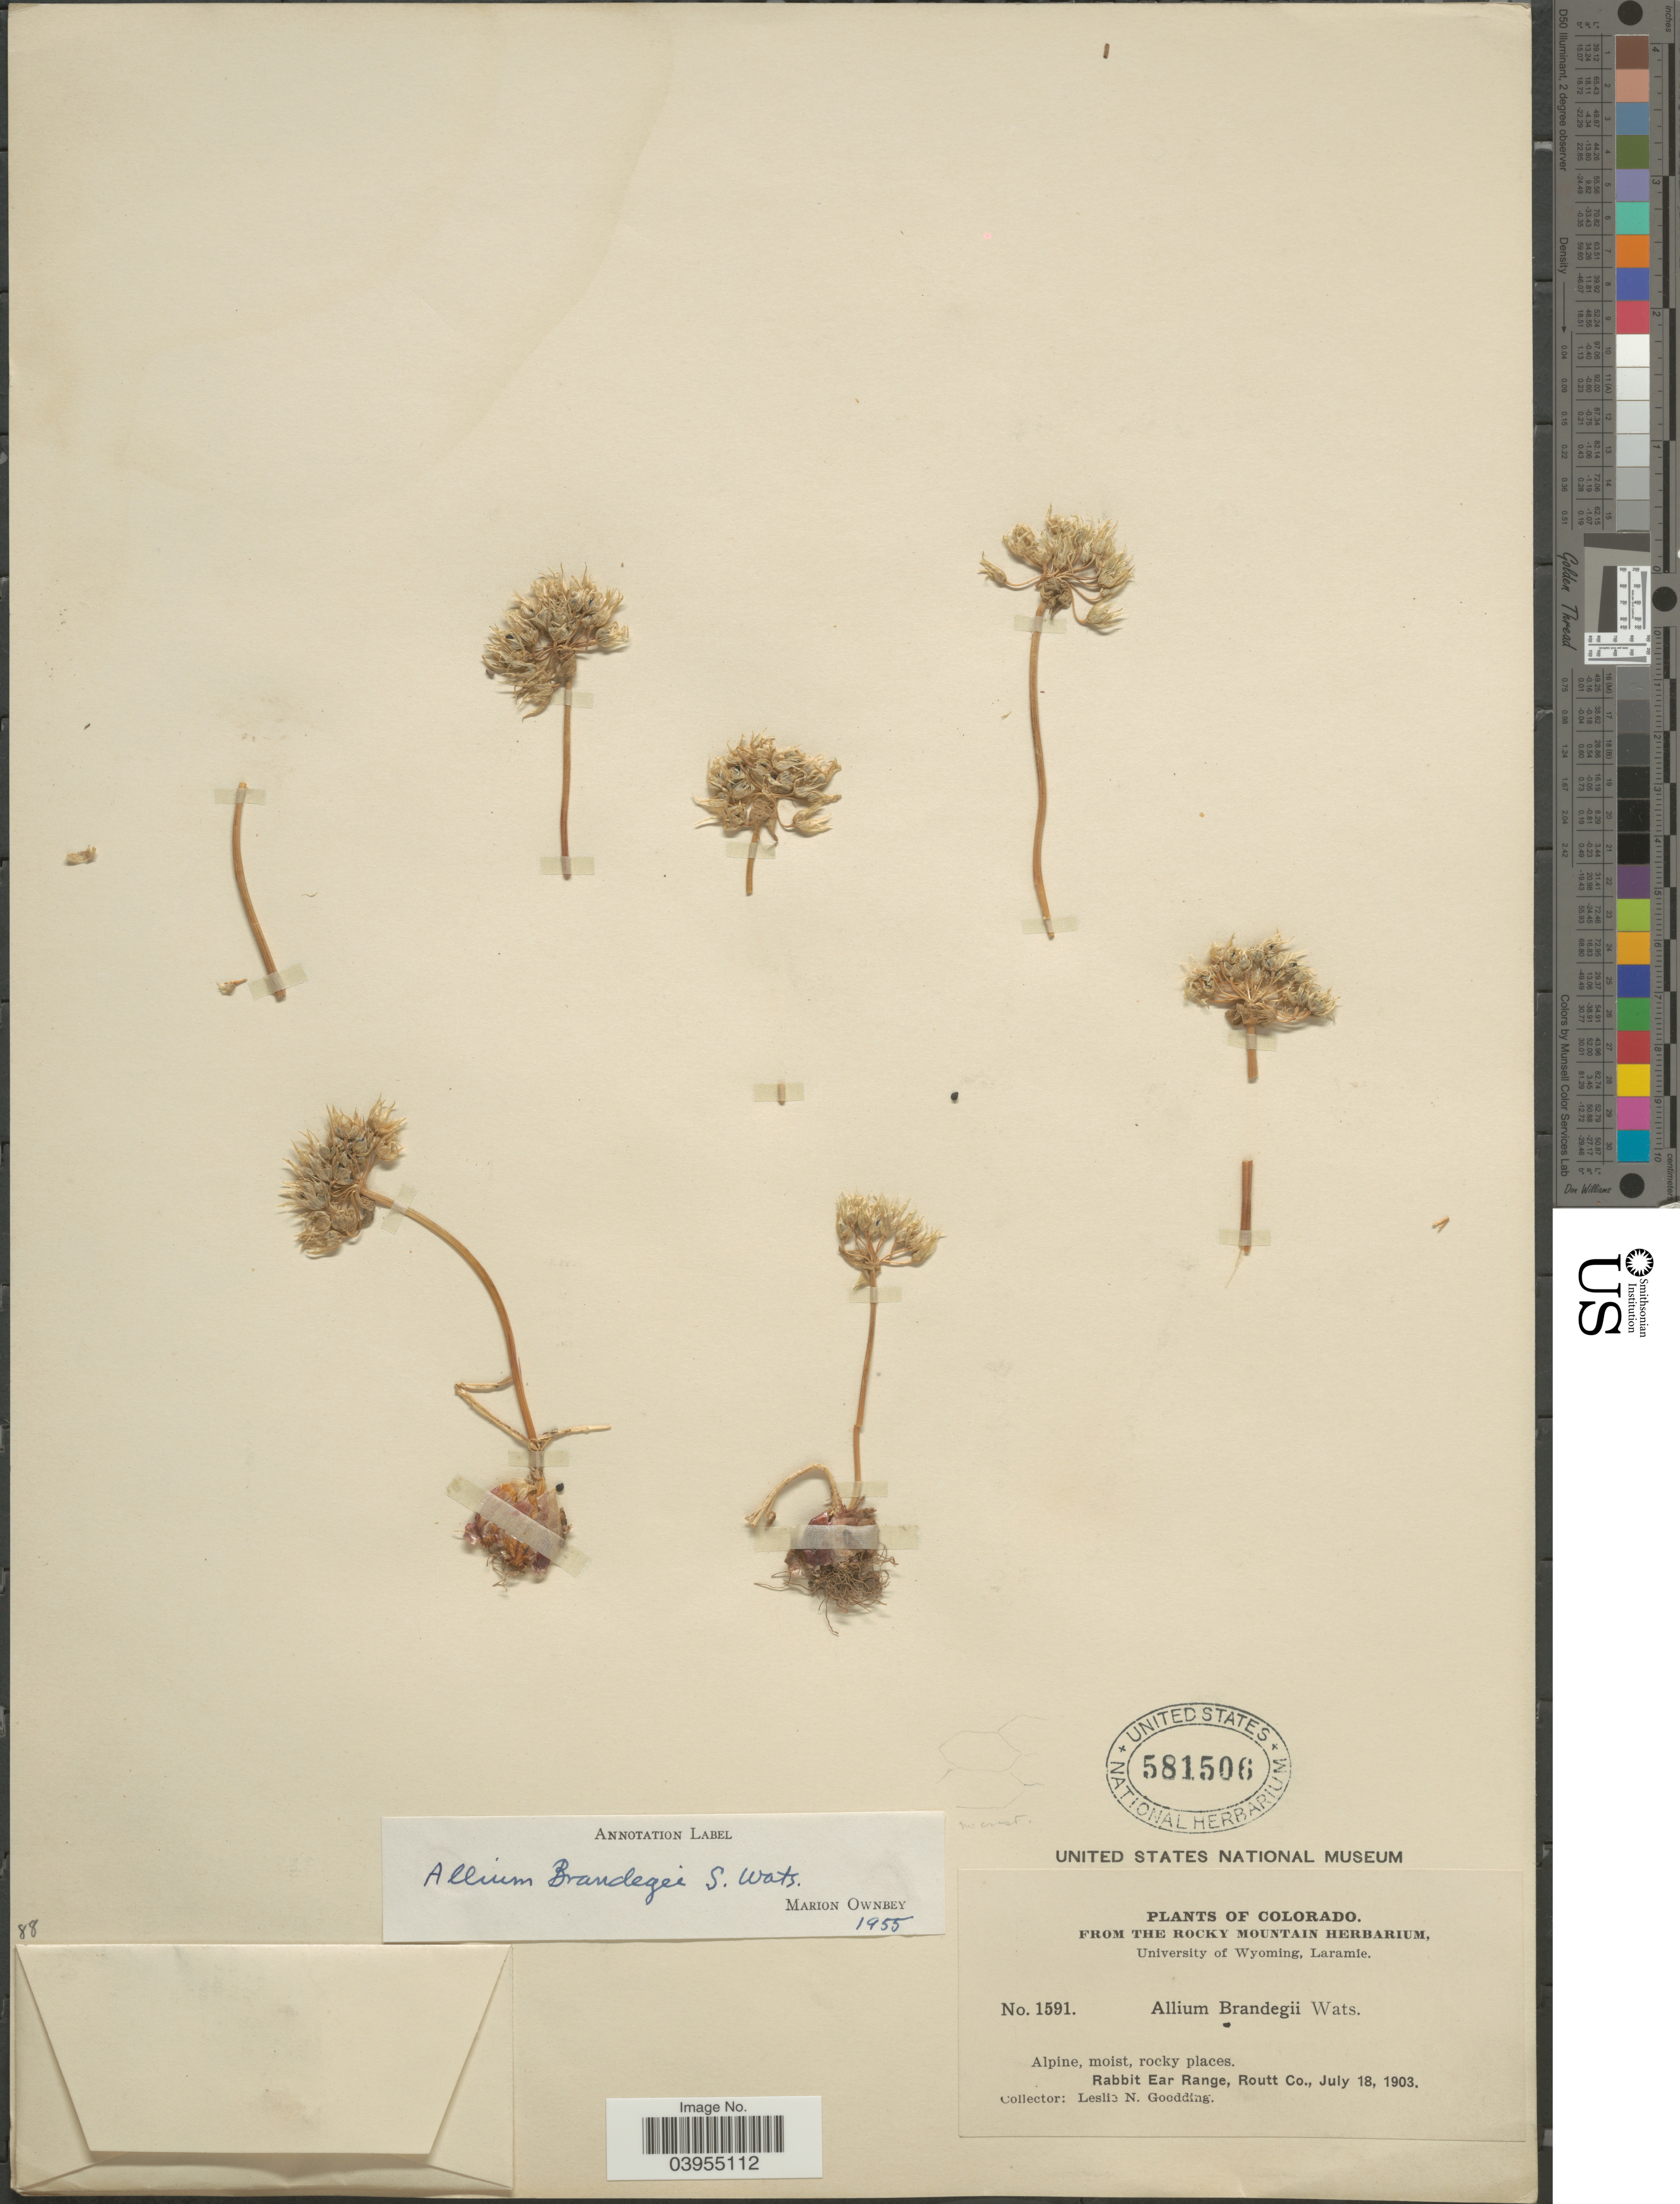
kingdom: Plantae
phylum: Tracheophyta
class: Liliopsida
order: Asparagales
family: Amaryllidaceae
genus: Allium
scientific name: Allium brandegeei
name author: S. Watson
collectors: L. N. Goodding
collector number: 1591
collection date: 1903-07-18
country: United States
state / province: Colorado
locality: Rabbit Ear Range, Routt Co.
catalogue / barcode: US 581506